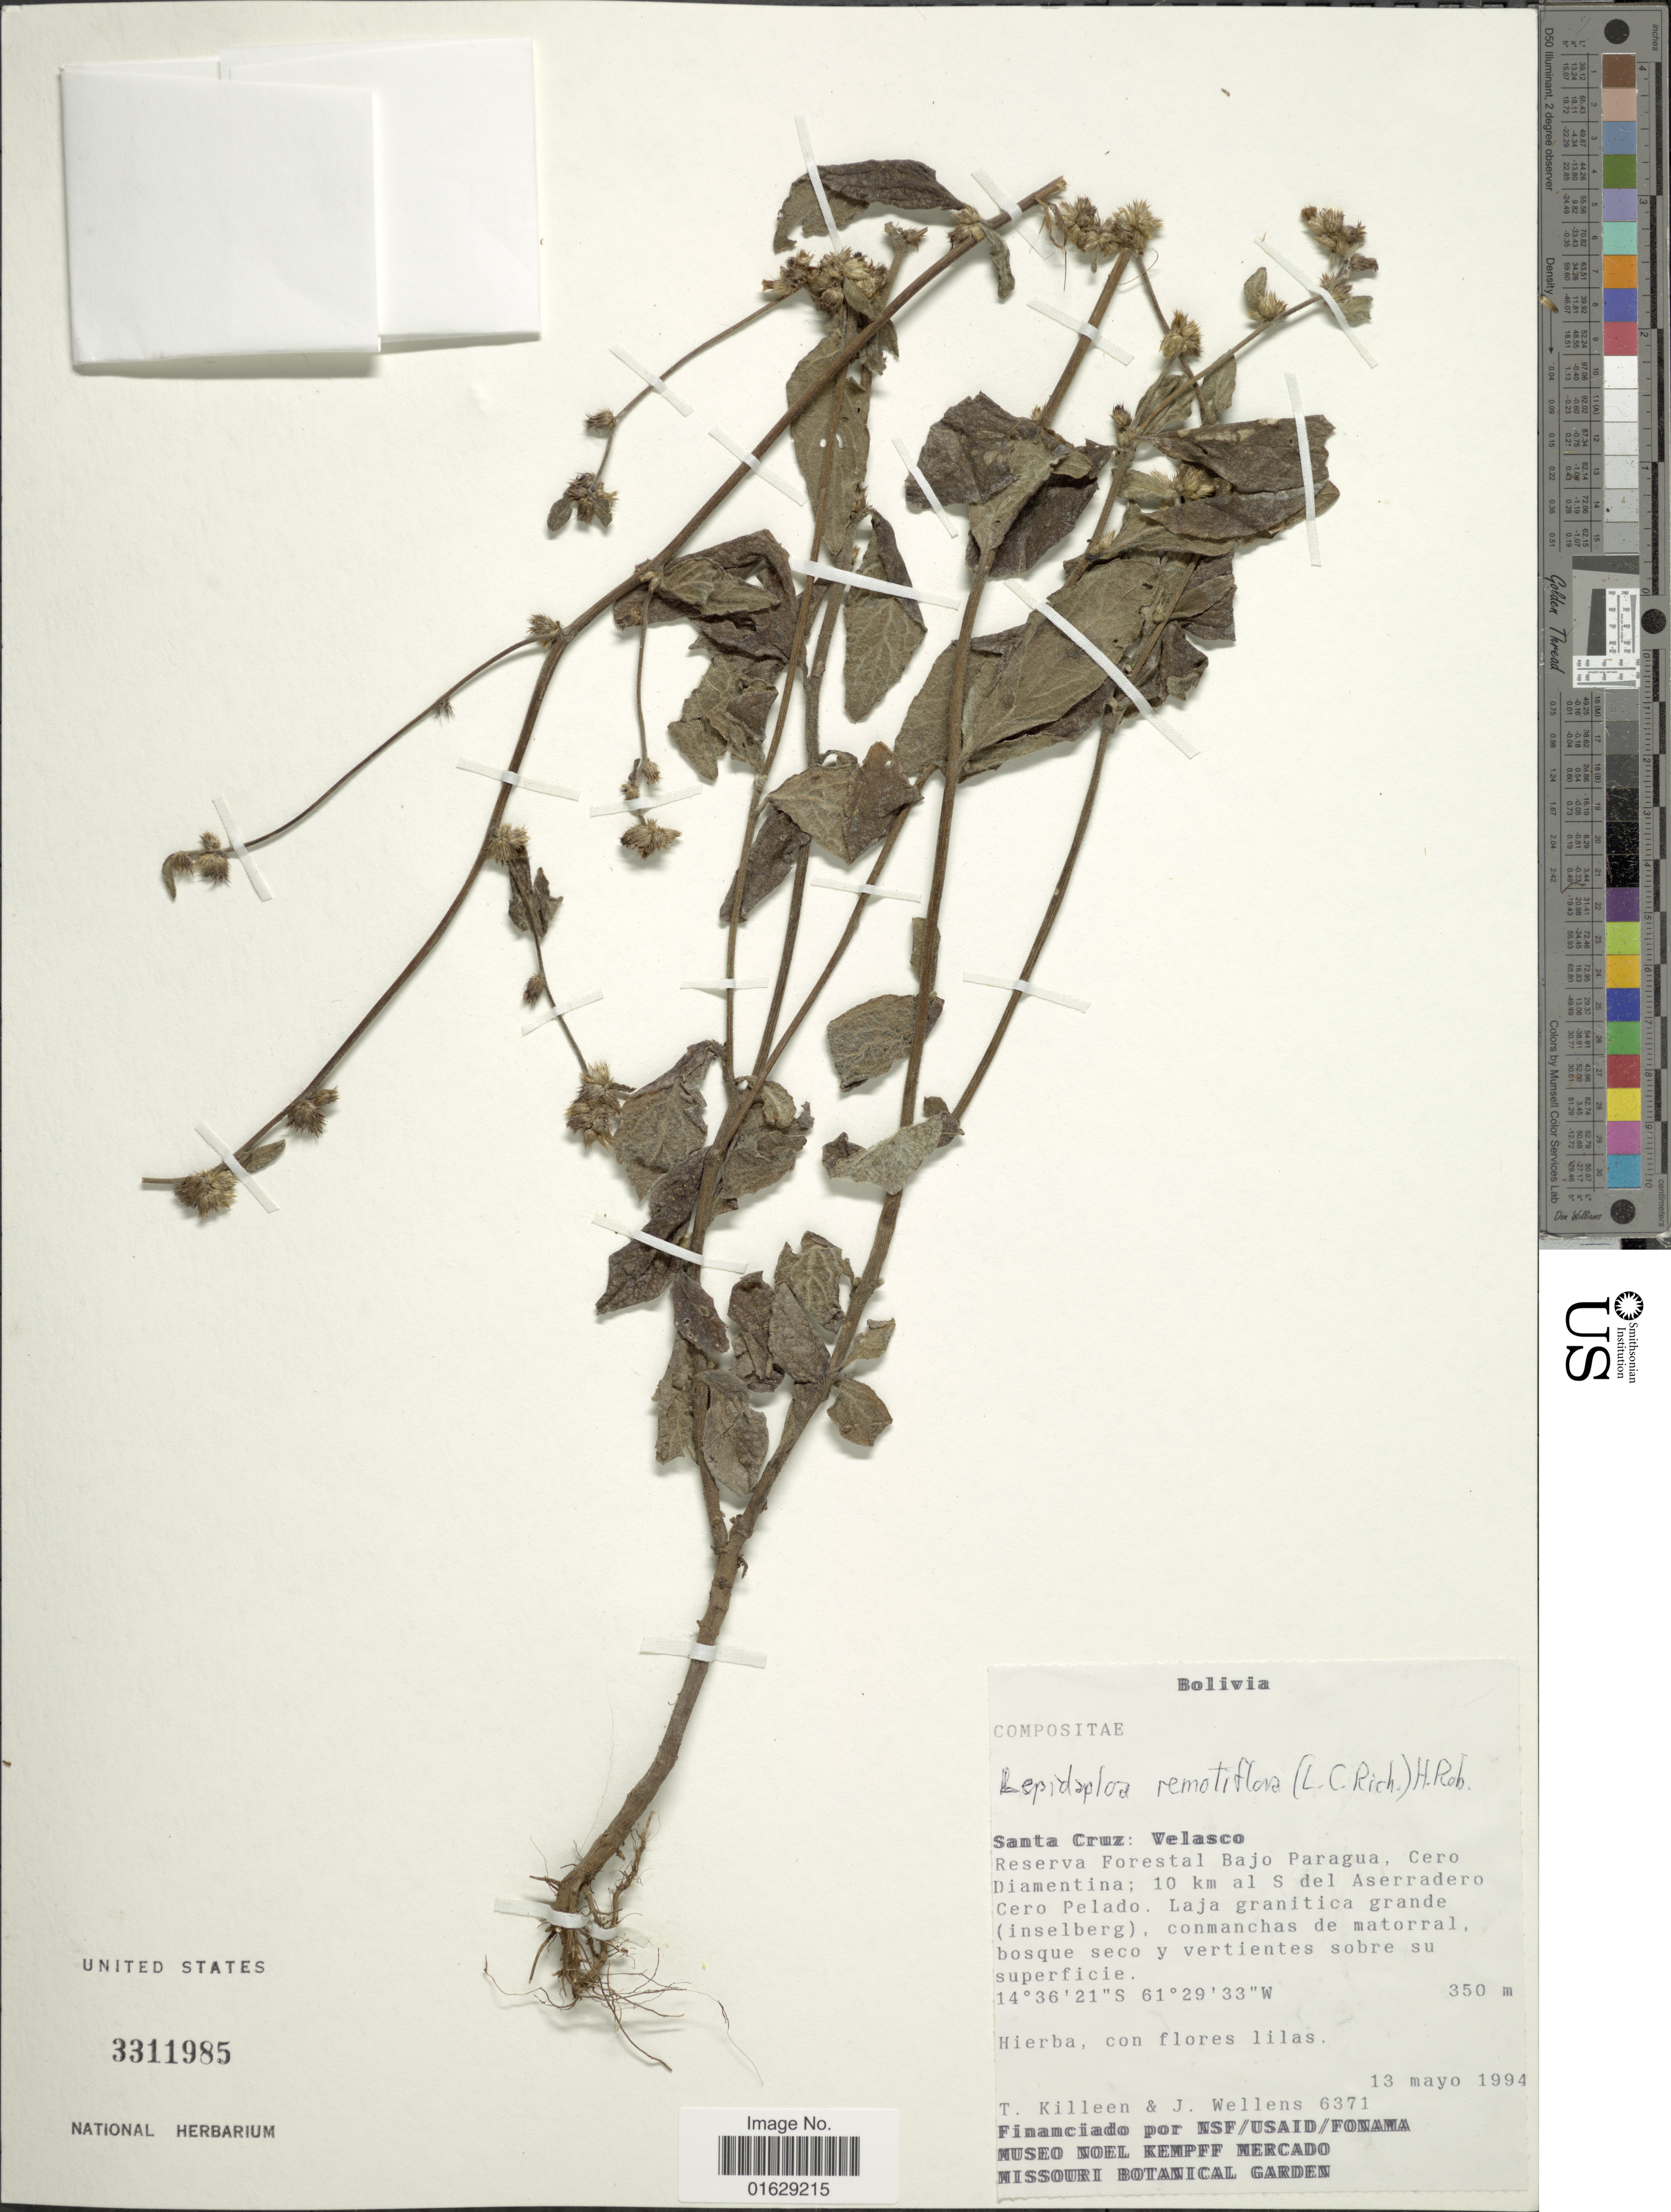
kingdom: Plantae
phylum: Tracheophyta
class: Magnoliopsida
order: Asterales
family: Asteraceae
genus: Lepidaploa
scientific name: Lepidaploa remotiflora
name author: (Rich.) H. Rob.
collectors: T. J. Killeen & J. Wellens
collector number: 6371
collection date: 1994-05-13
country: Bolivia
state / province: Santa Cruz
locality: Santa Cruz: Velasco, reserva forestal Bajo Paragua, Cero Diamentina; 10 km al S del Aserradero Cero Pelado, Laja granitica grande (inselberg)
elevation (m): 350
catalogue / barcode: US 3311985